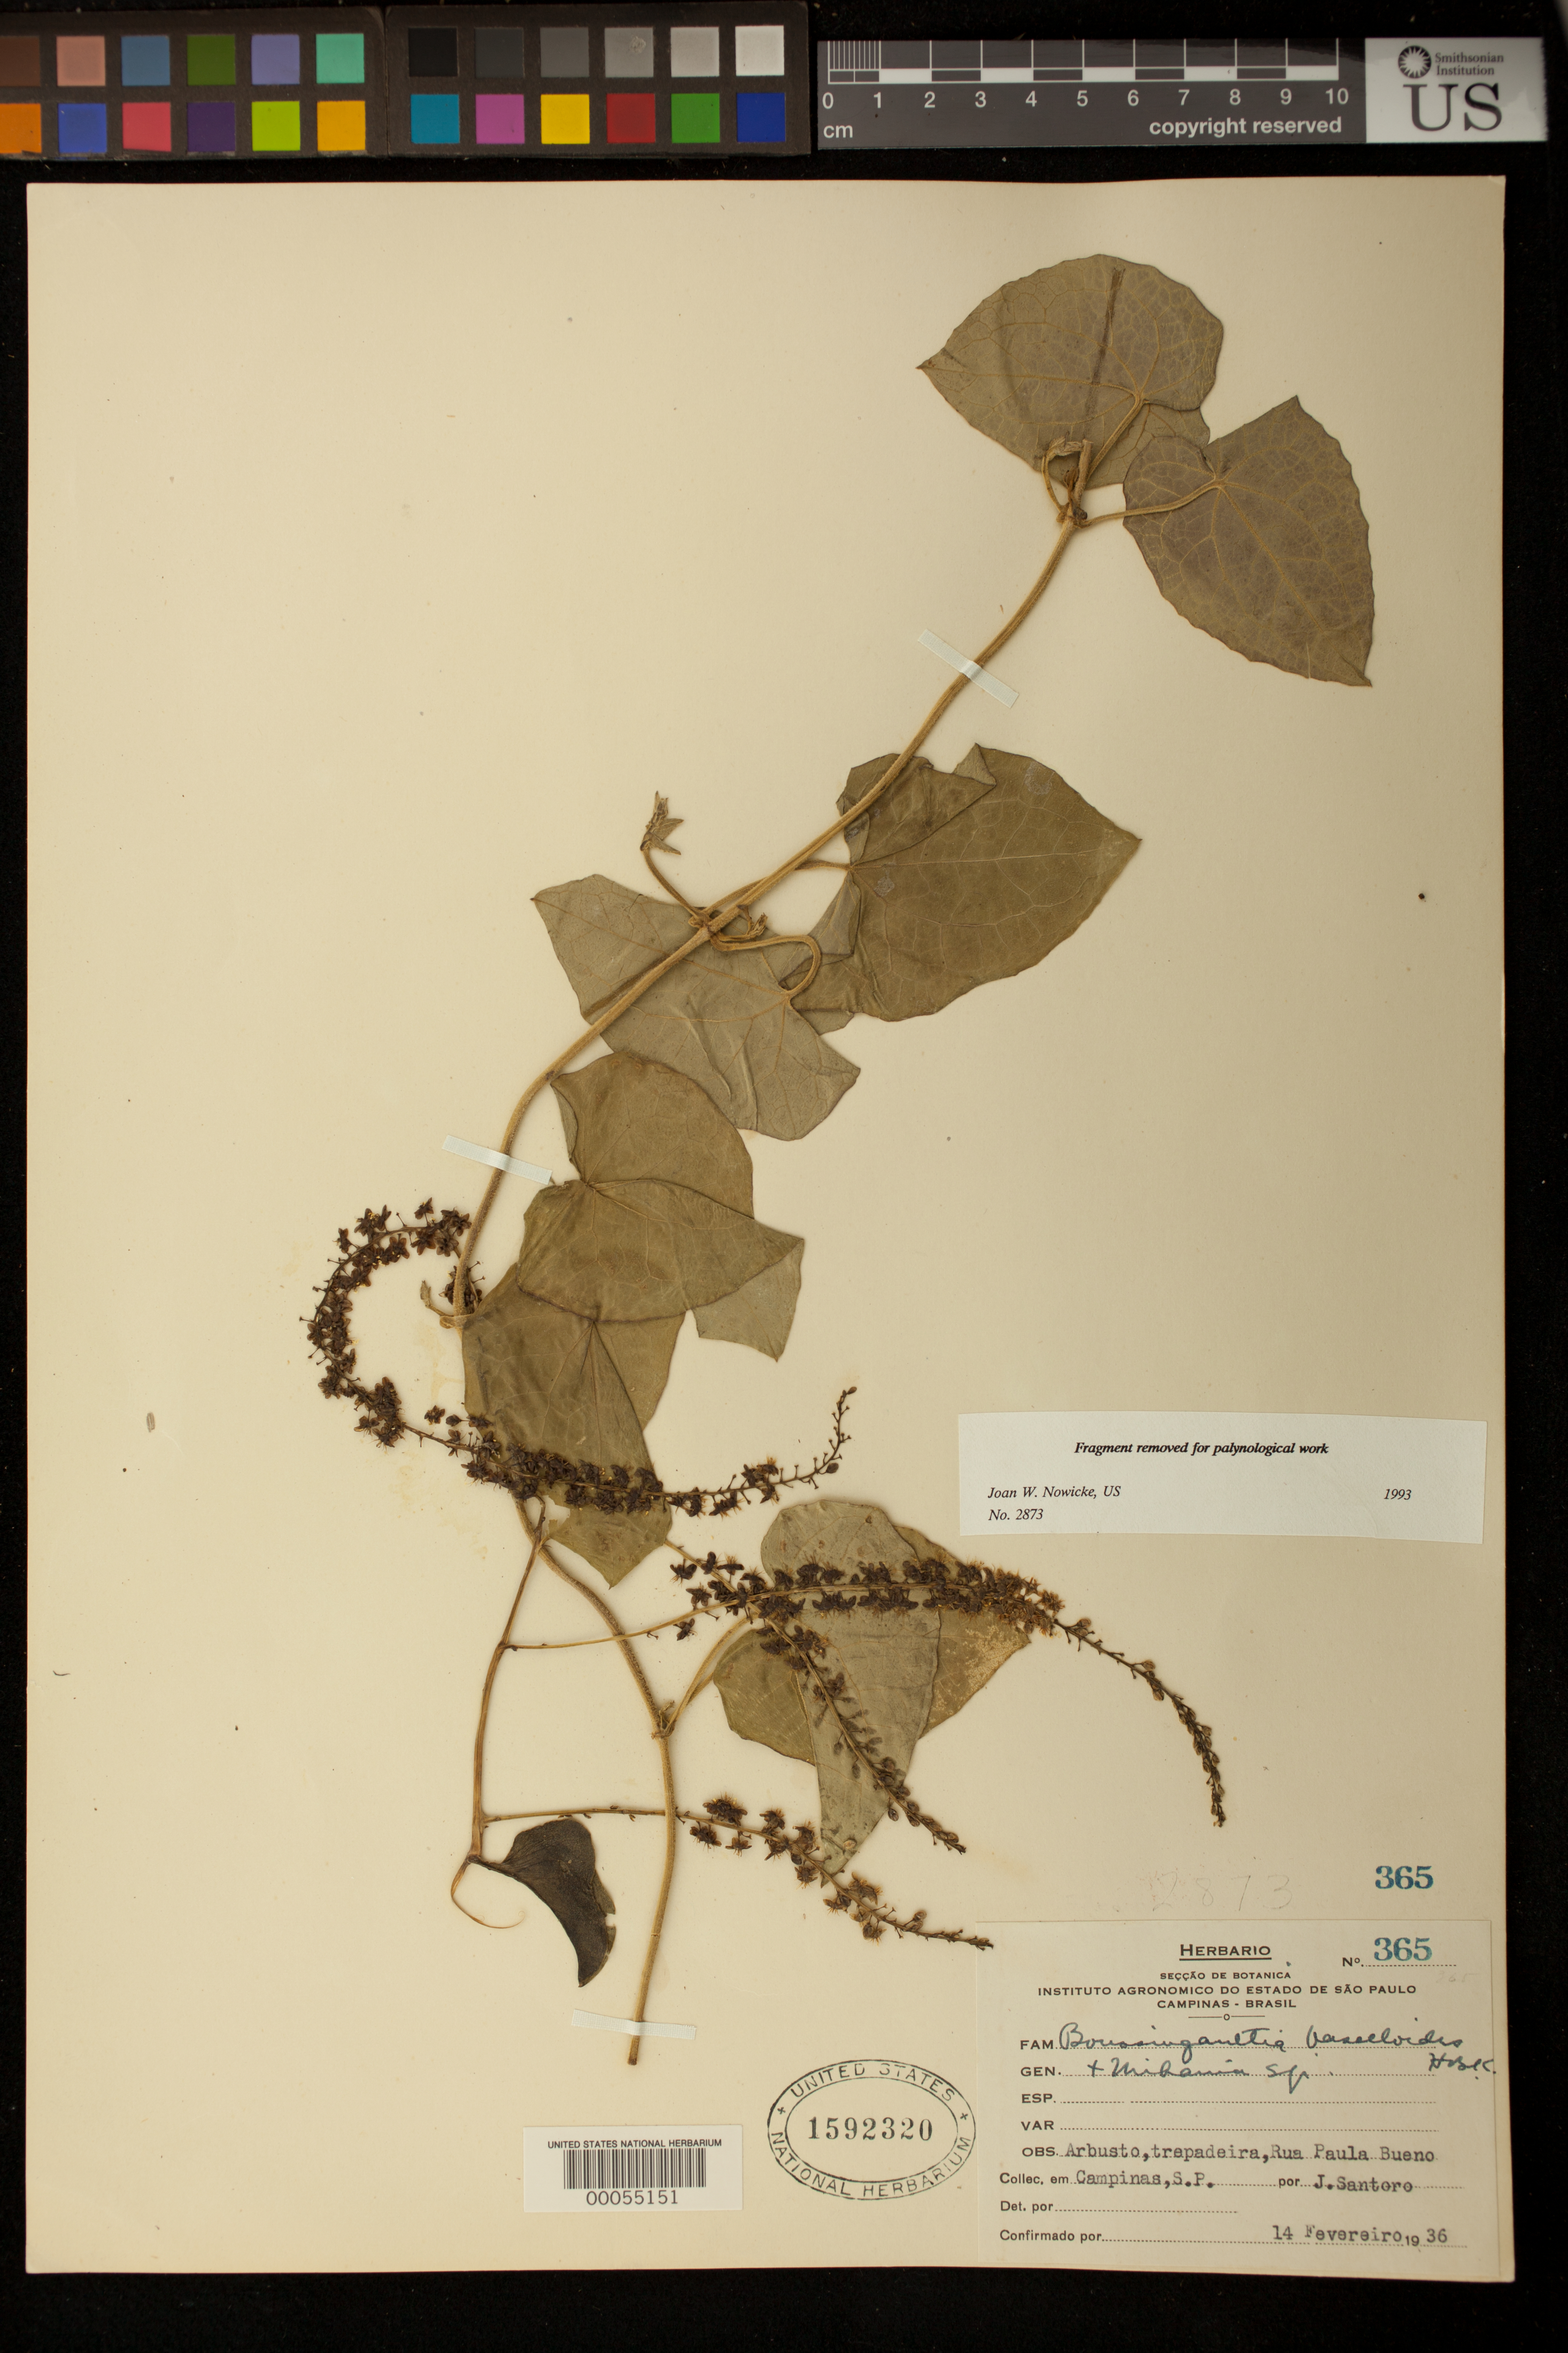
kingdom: Plantae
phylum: Tracheophyta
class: Magnoliopsida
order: Caryophyllales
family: Basellaceae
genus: Anredera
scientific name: Anredera baselloides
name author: (Kunth) Baill.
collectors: J. Santoro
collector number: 365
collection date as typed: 14 Feb 1936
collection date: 1936-02-14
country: Brazil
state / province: São Paulo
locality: Campinas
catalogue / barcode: US 1592320